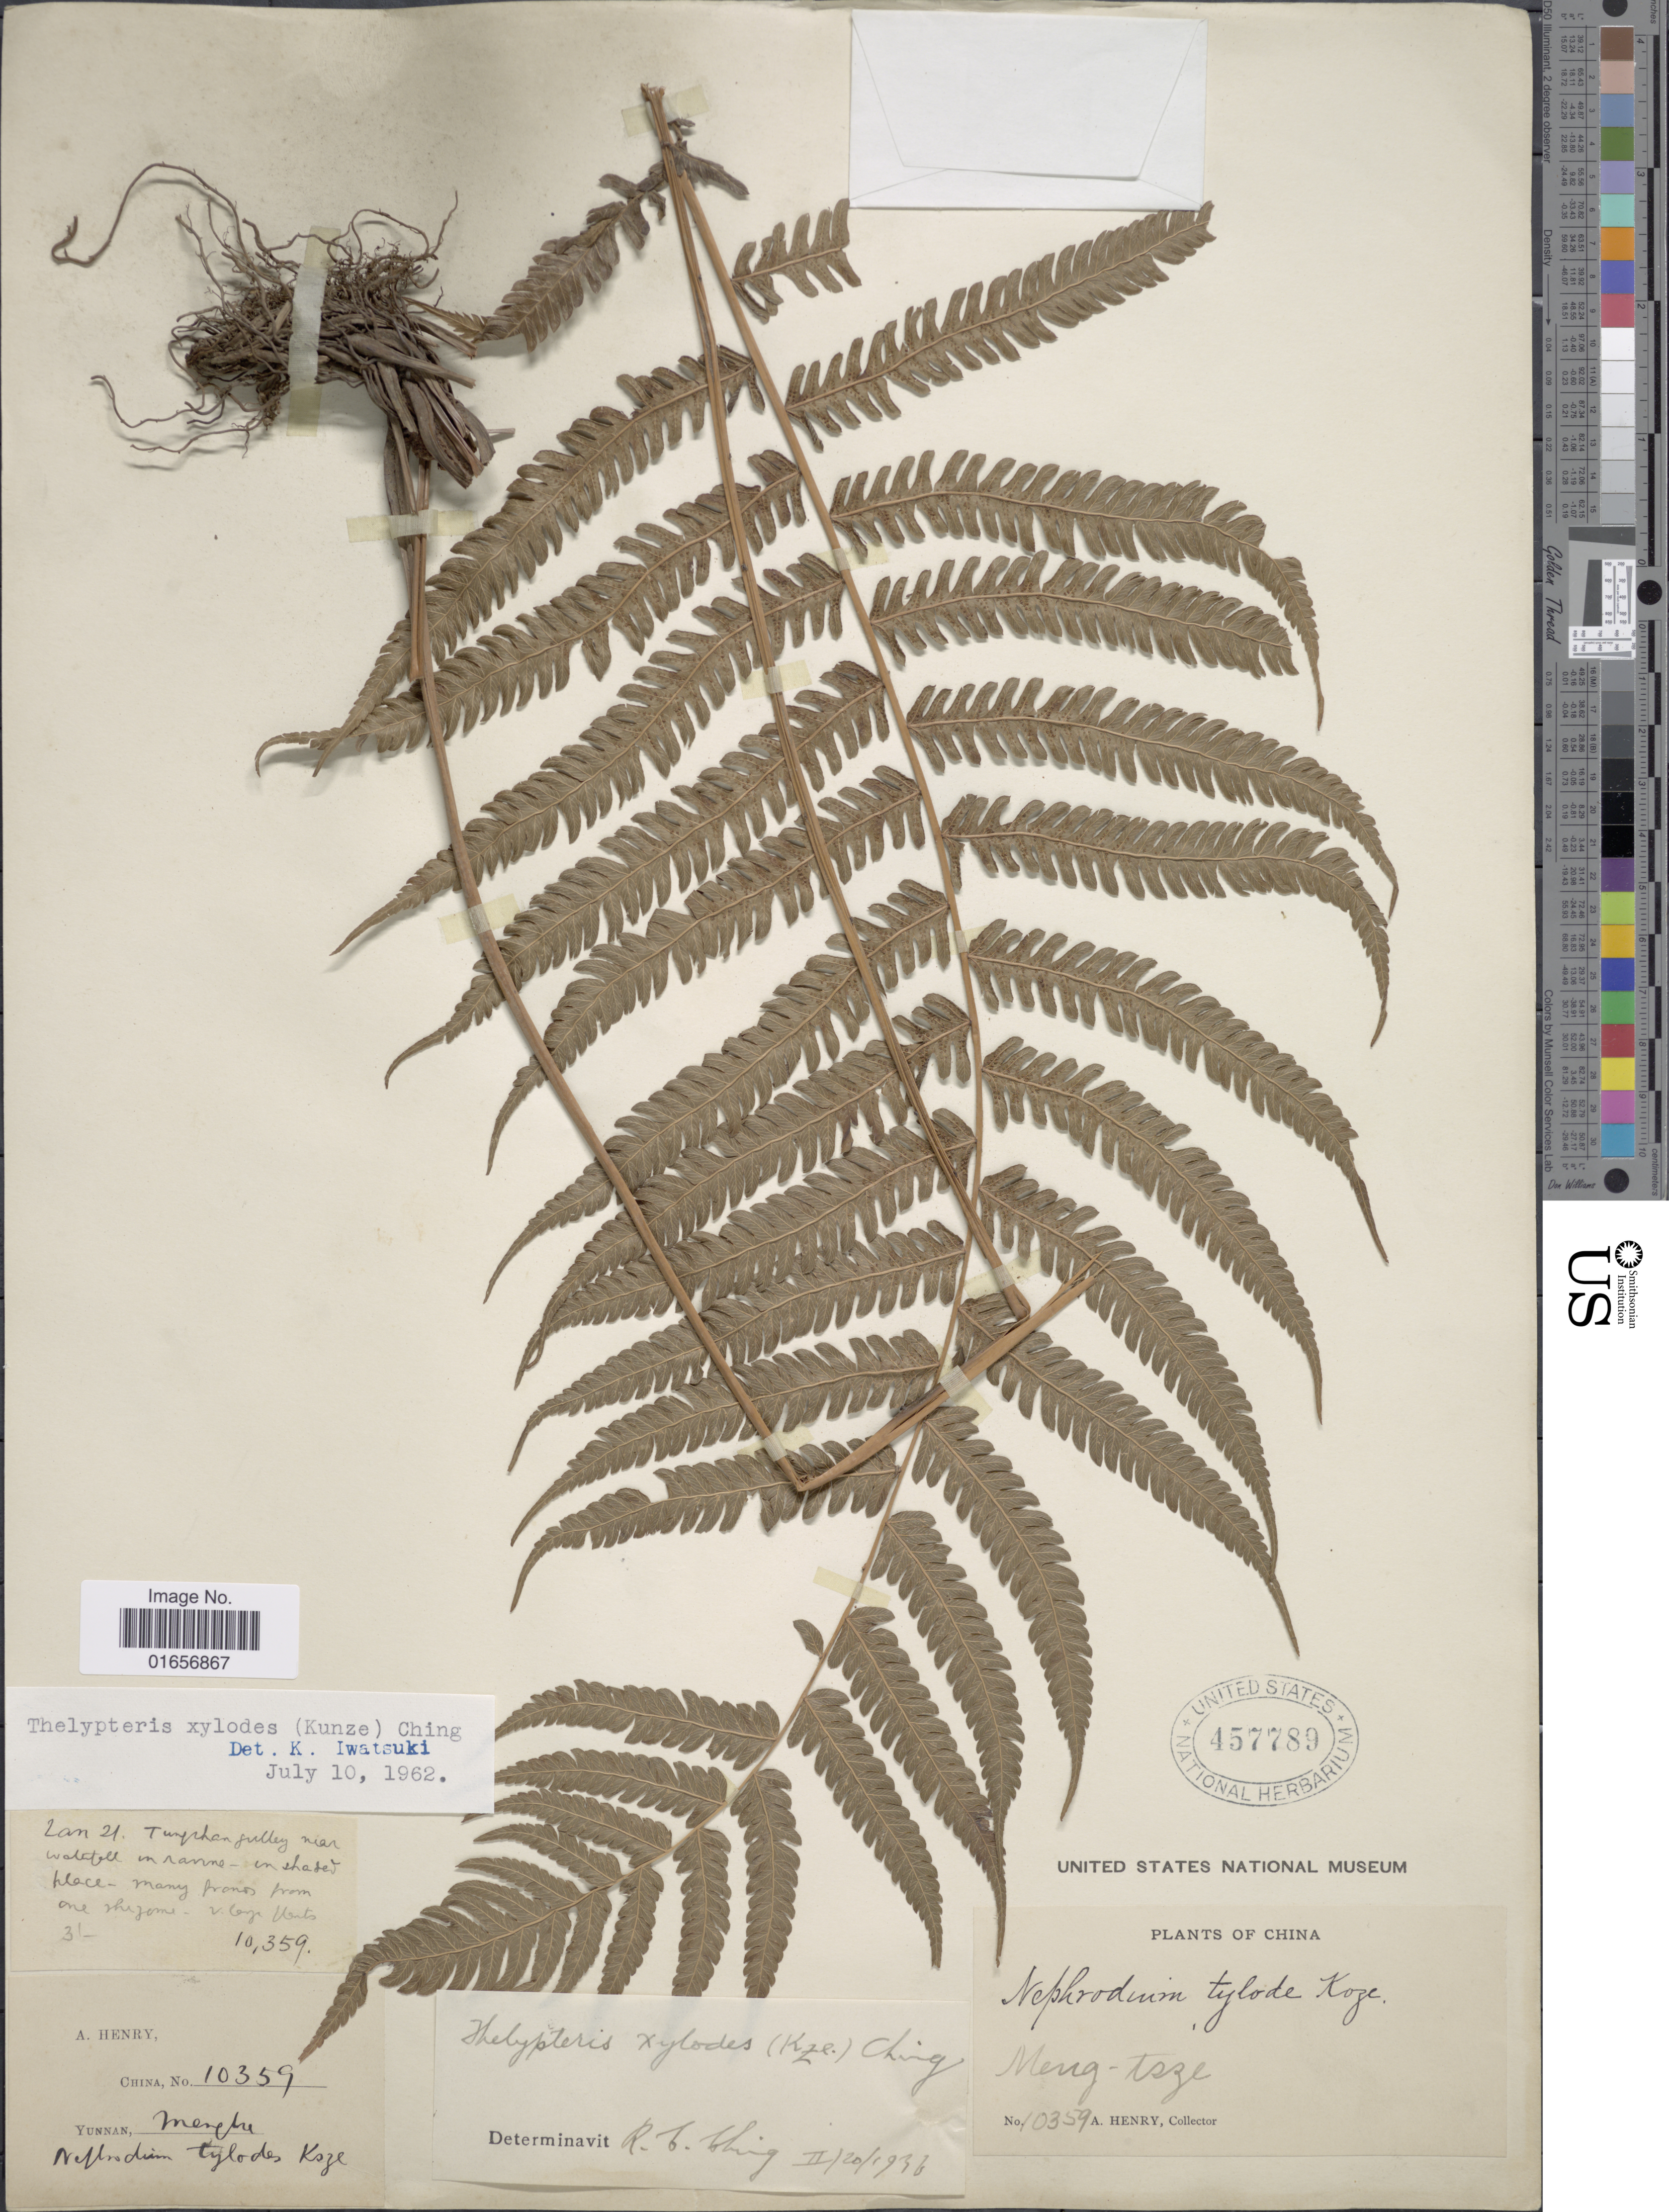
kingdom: Plantae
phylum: Tracheophyta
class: Polypodiopsida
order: Polypodiales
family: Thelypteridaceae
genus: Pseudocyclosorus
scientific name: Pseudocyclosorus tylodes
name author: (Kunze) Ching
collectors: A. Henry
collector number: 10359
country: China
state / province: Yunnan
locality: Mengtze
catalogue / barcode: US 457789